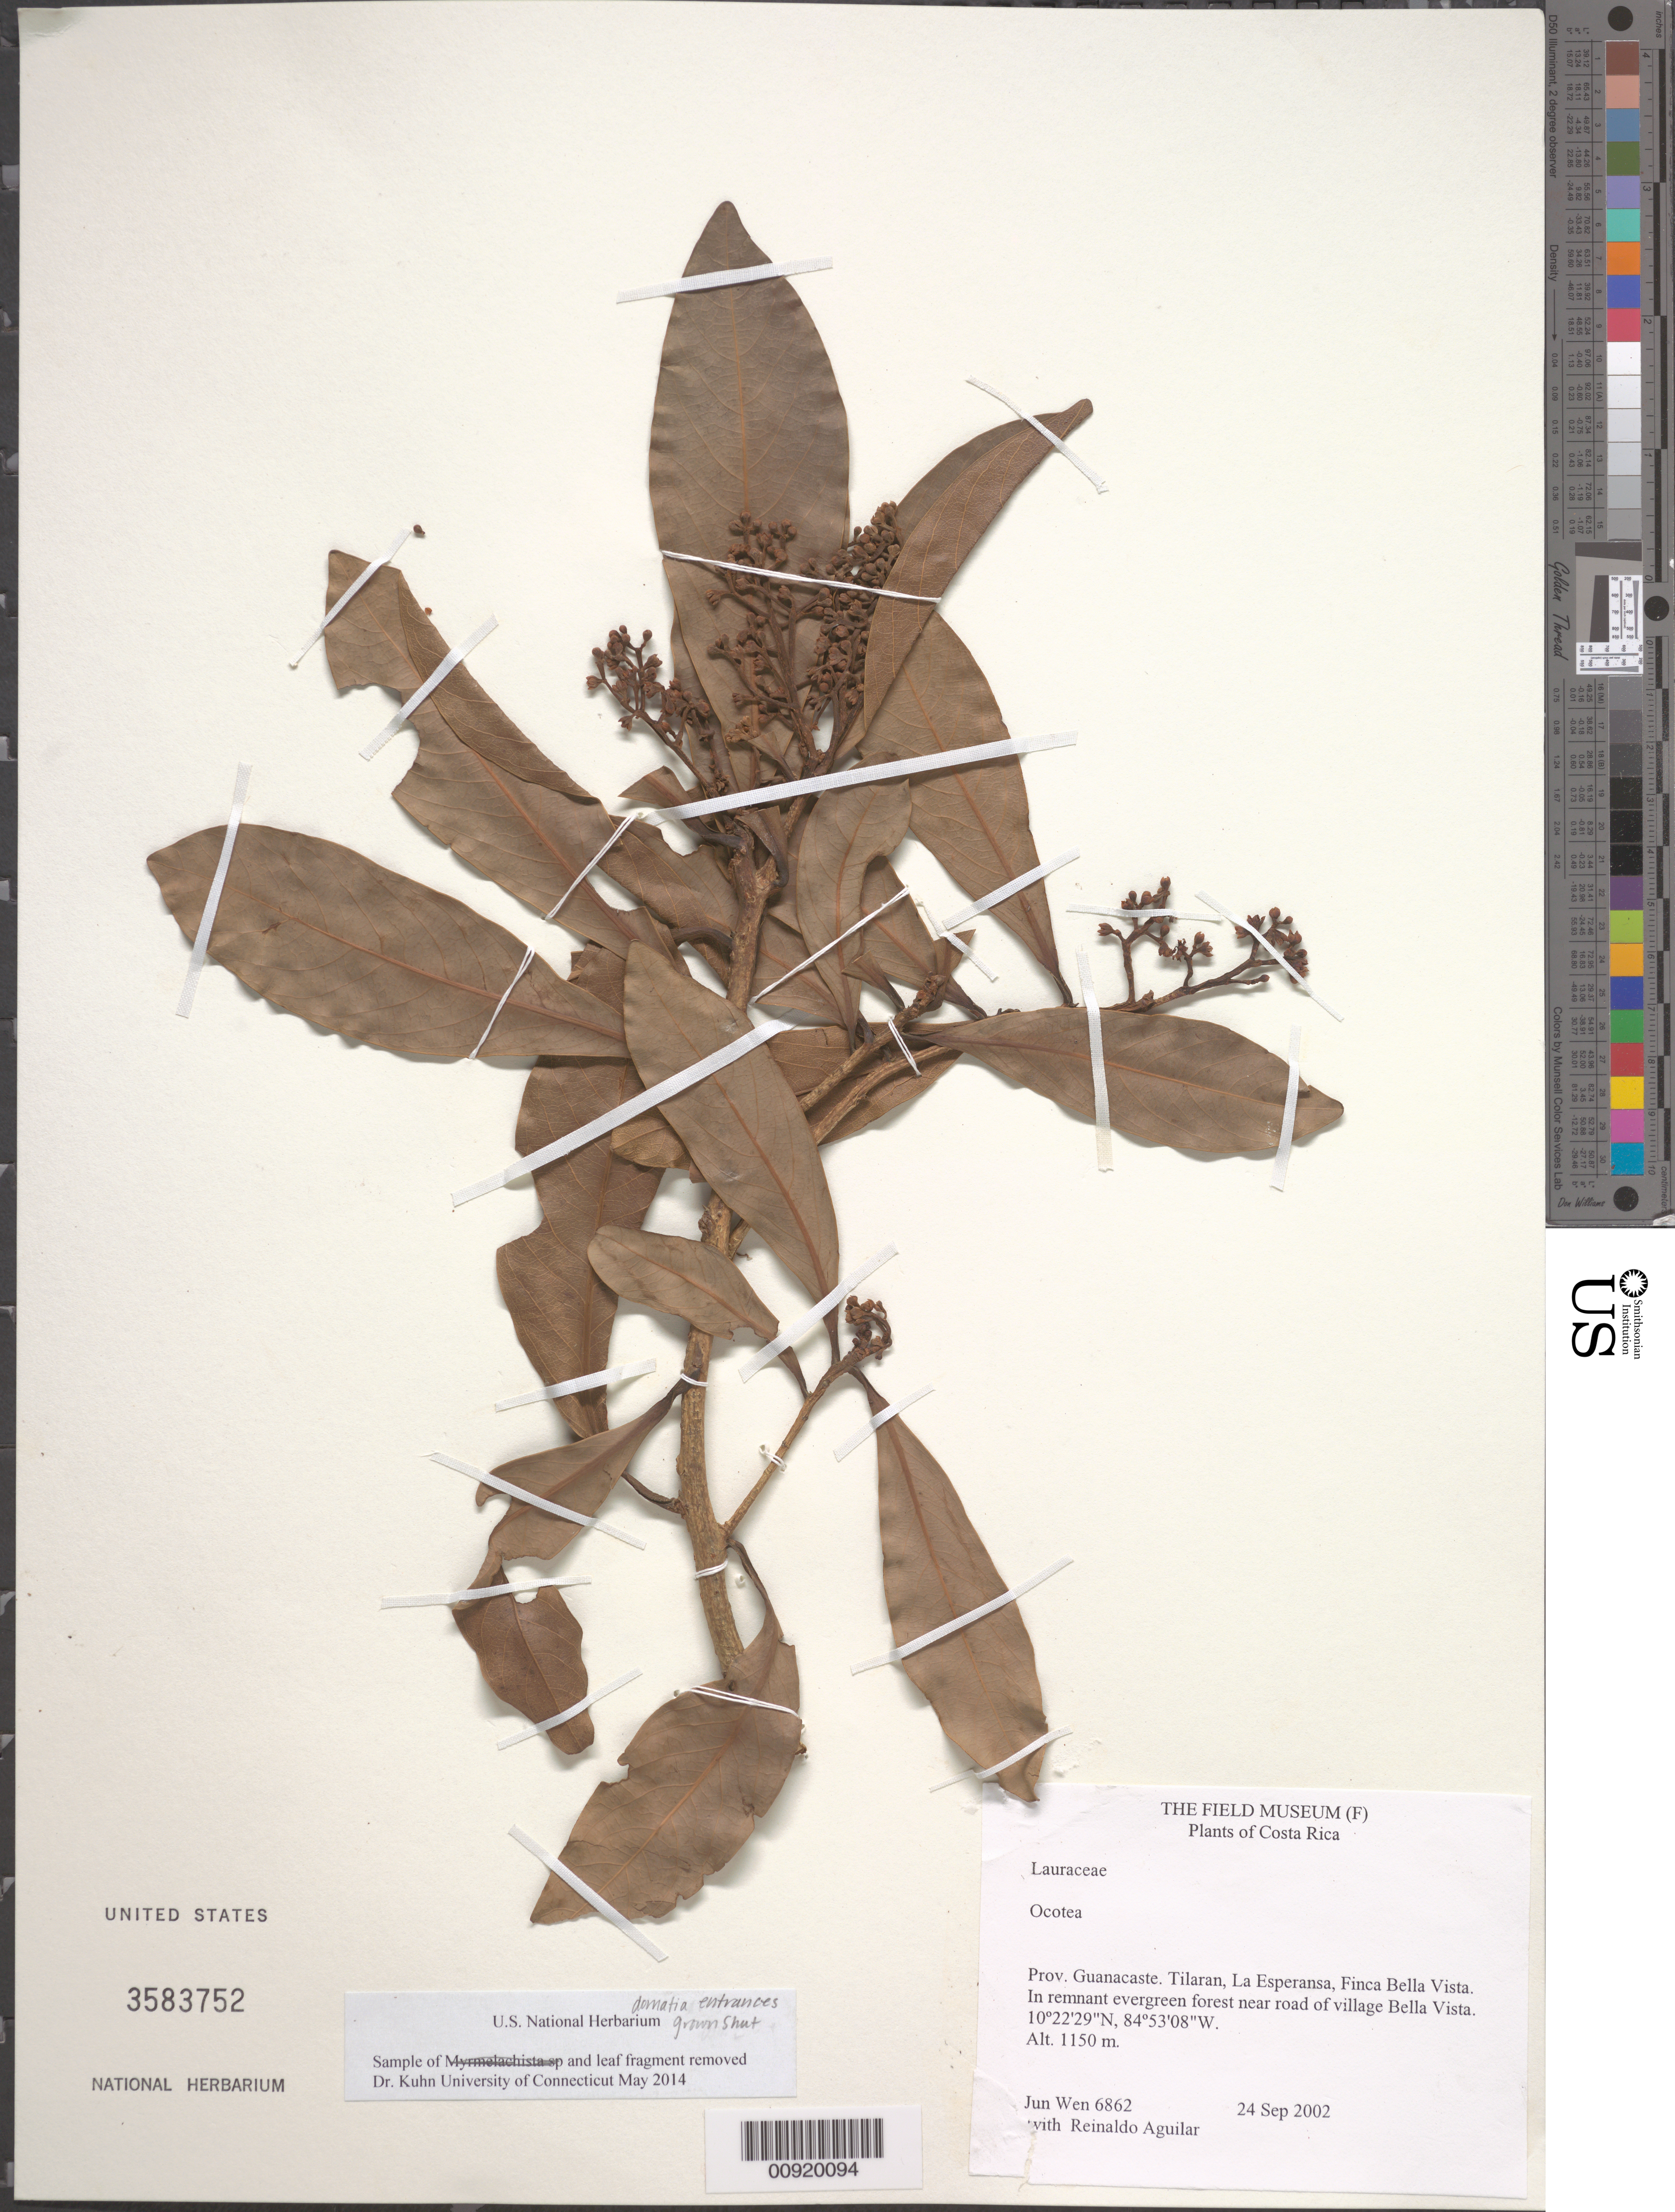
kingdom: Plantae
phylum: Tracheophyta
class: Magnoliopsida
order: Laurales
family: Lauraceae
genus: Ocotea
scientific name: Ocotea sp.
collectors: J. Wen & R. Aguilar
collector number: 6862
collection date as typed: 24 Sep 2002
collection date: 2002-09-24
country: Costa Rica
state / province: Guanacaste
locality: Tilaran. La Esperanza, Finca Bella Vista.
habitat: In remnant evergreen forest near road of village Bella Vista.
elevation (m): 1150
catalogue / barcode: US 3583752